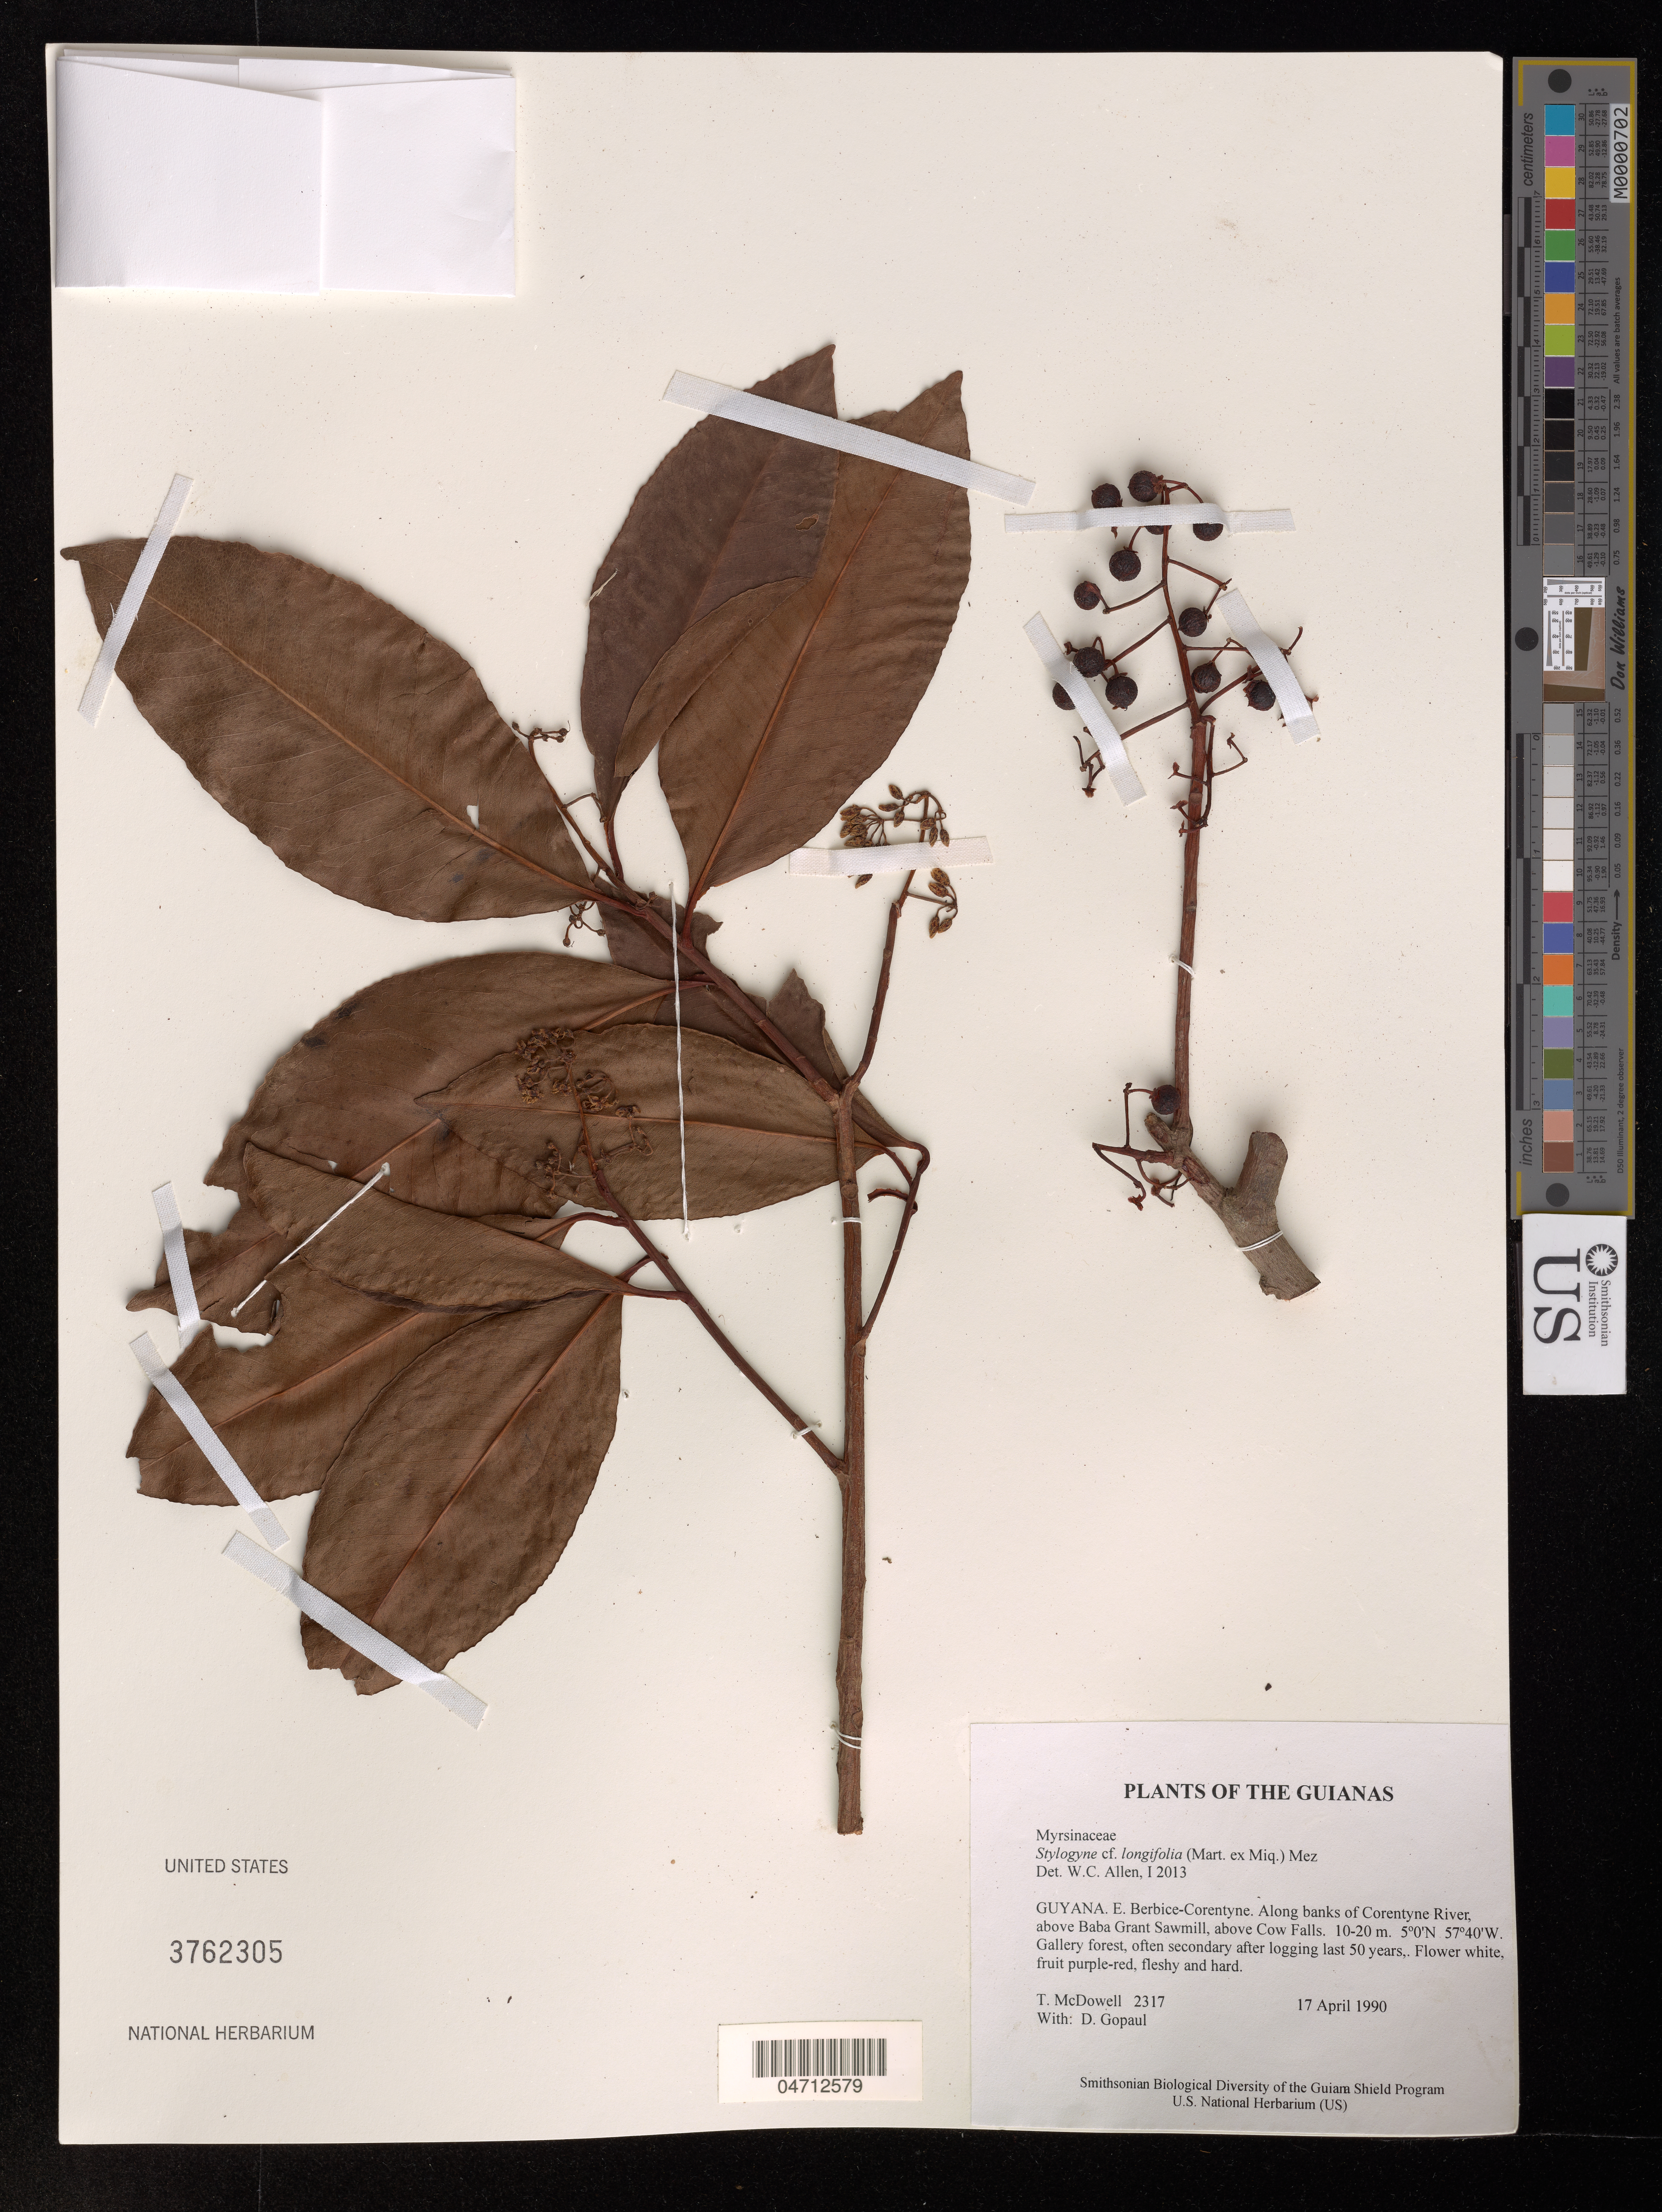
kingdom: Plantae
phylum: Tracheophyta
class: Magnoliopsida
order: Ericales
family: Primulaceae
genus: Stylogyne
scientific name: Stylogyne longifolia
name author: Mez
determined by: Allen, W. C.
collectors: T. McDowell & D. Gopaul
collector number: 2317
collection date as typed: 17 April 1990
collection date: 1990-04-17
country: Guyana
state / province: E. Berbice-Corentyne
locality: Along banks of Corentyne River, above Baba Grant Sawmill, above Cow Falls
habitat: Gallery forest, often secondary after logging last 50 years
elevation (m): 10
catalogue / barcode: US 3762305